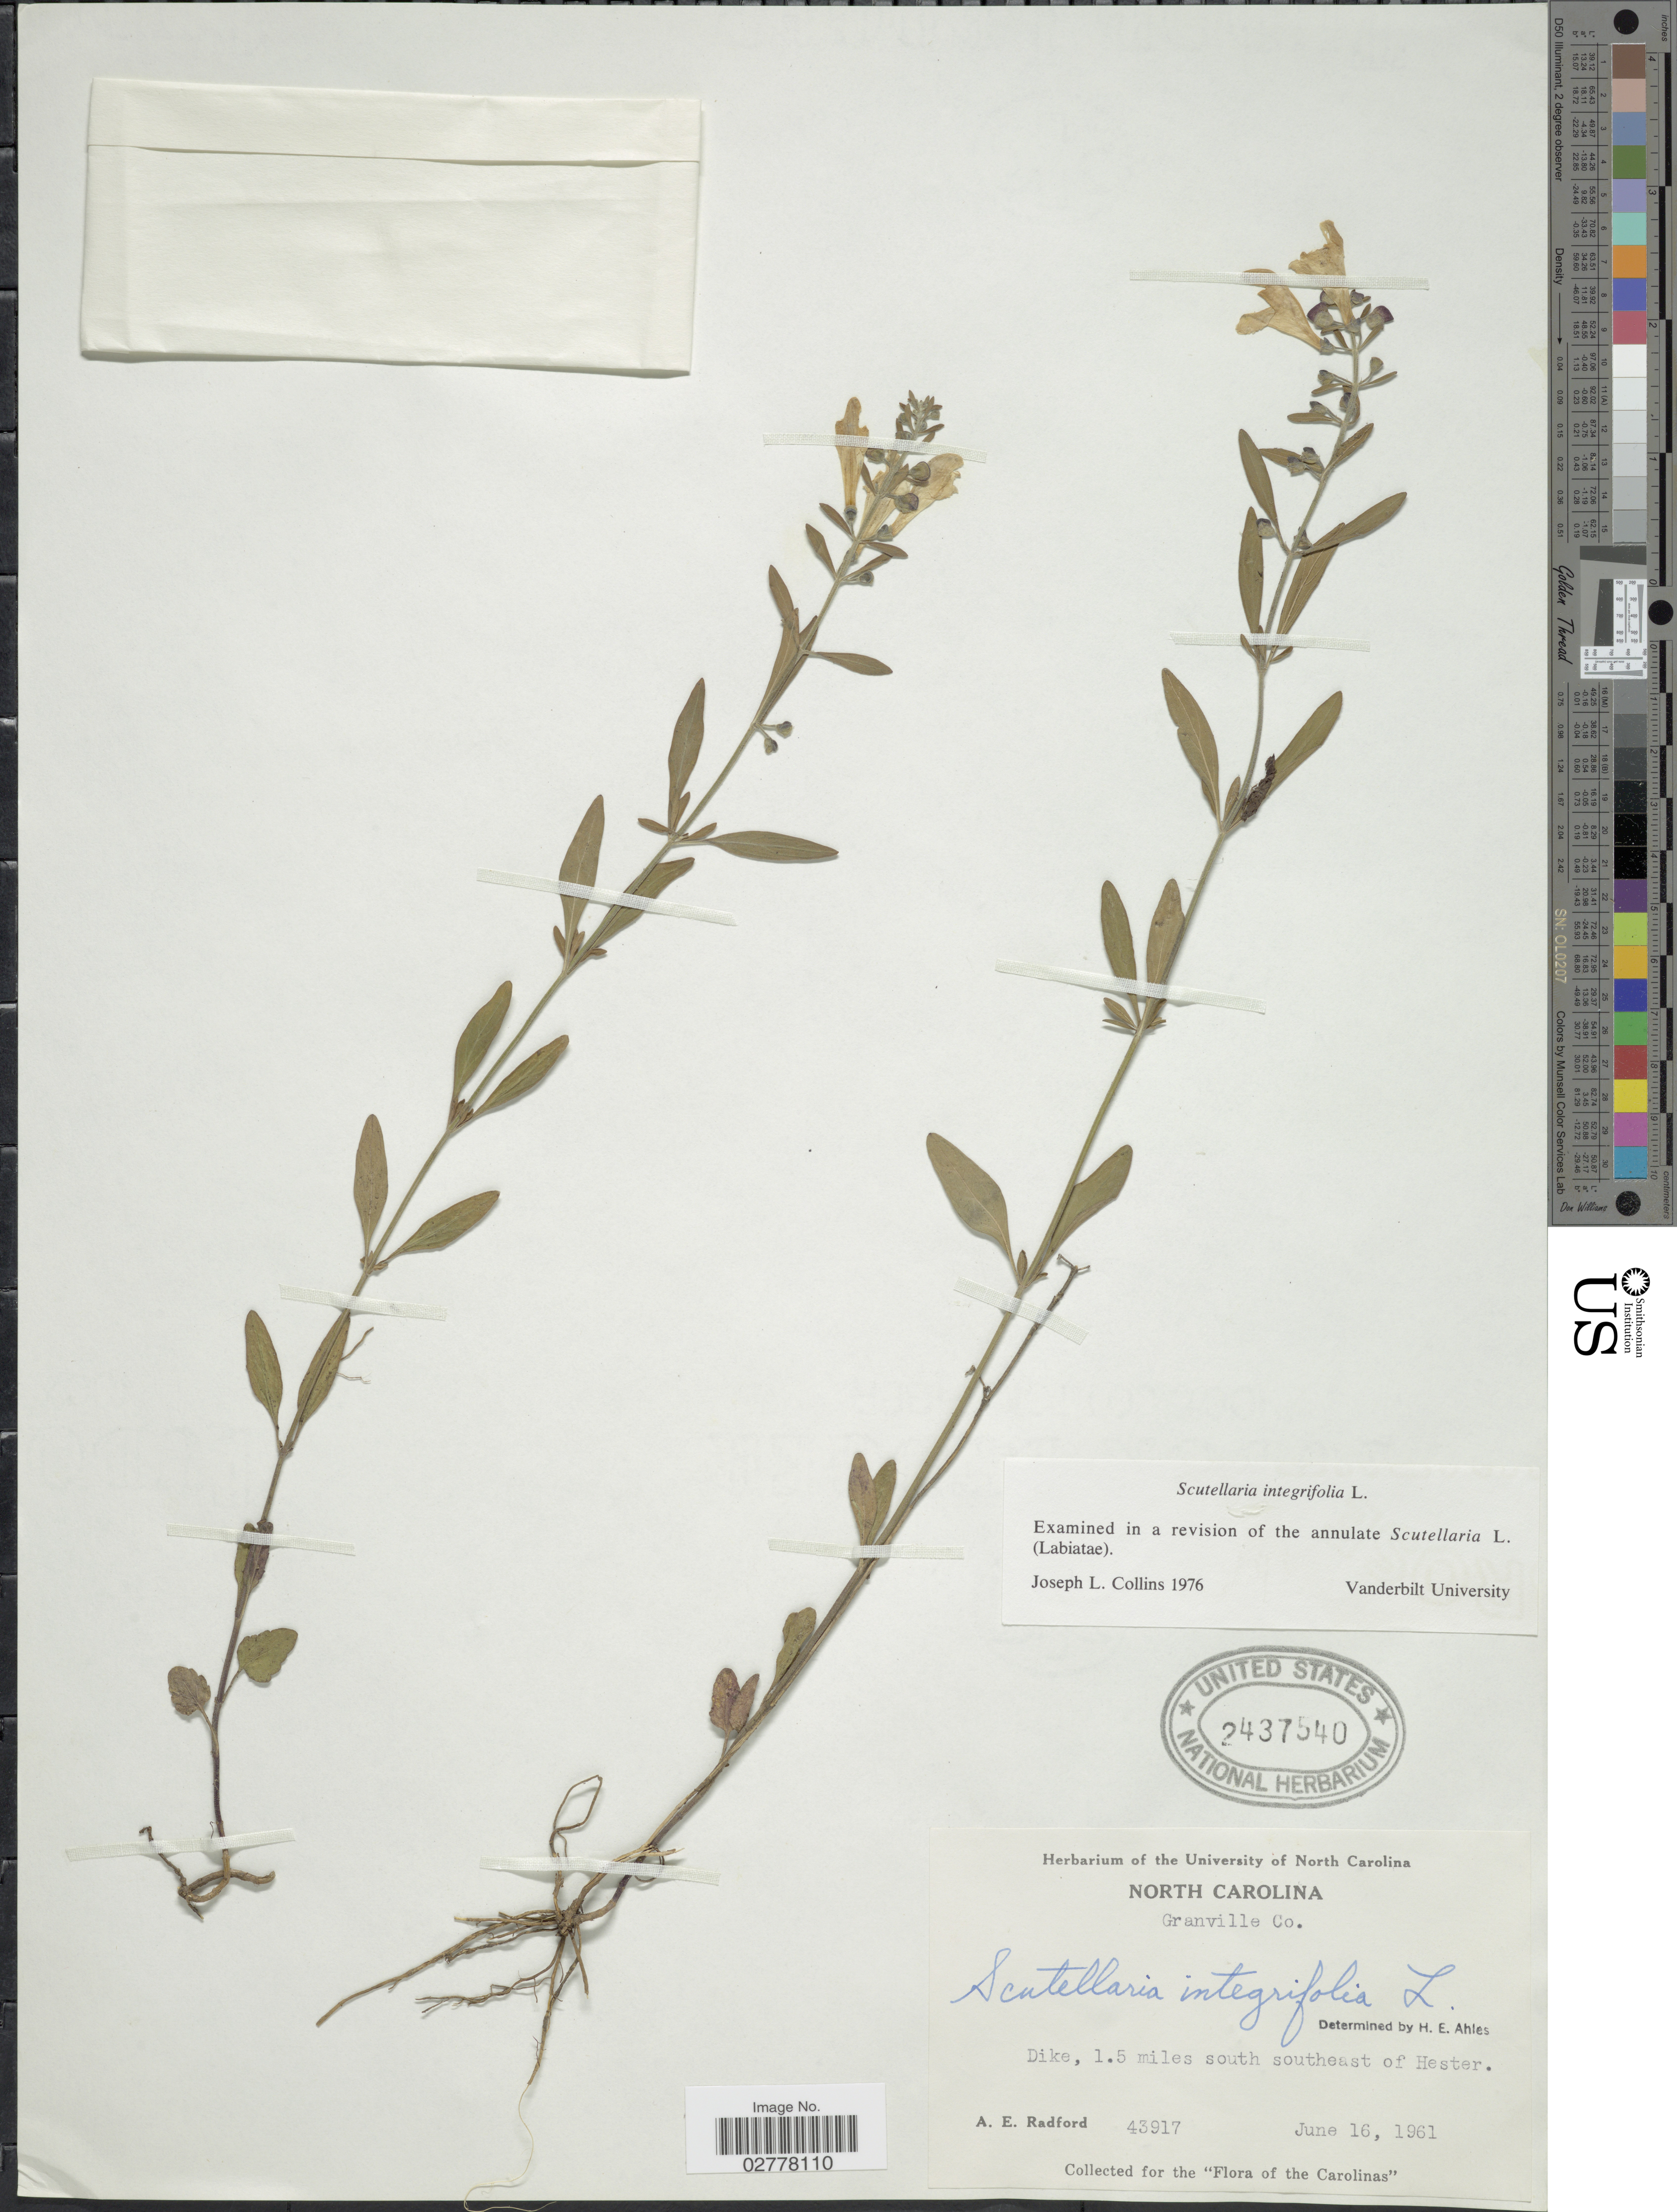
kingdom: Plantae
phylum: Tracheophyta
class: Magnoliopsida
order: Lamiales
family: Lamiaceae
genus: Scutellaria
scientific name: Scutellaria integrifolia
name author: L.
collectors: A. E. Radford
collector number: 43917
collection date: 1961-06-16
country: United States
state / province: North Carolina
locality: Granville Co. Dike, 1.5 miles south southeast of Hester.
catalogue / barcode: US 2437540